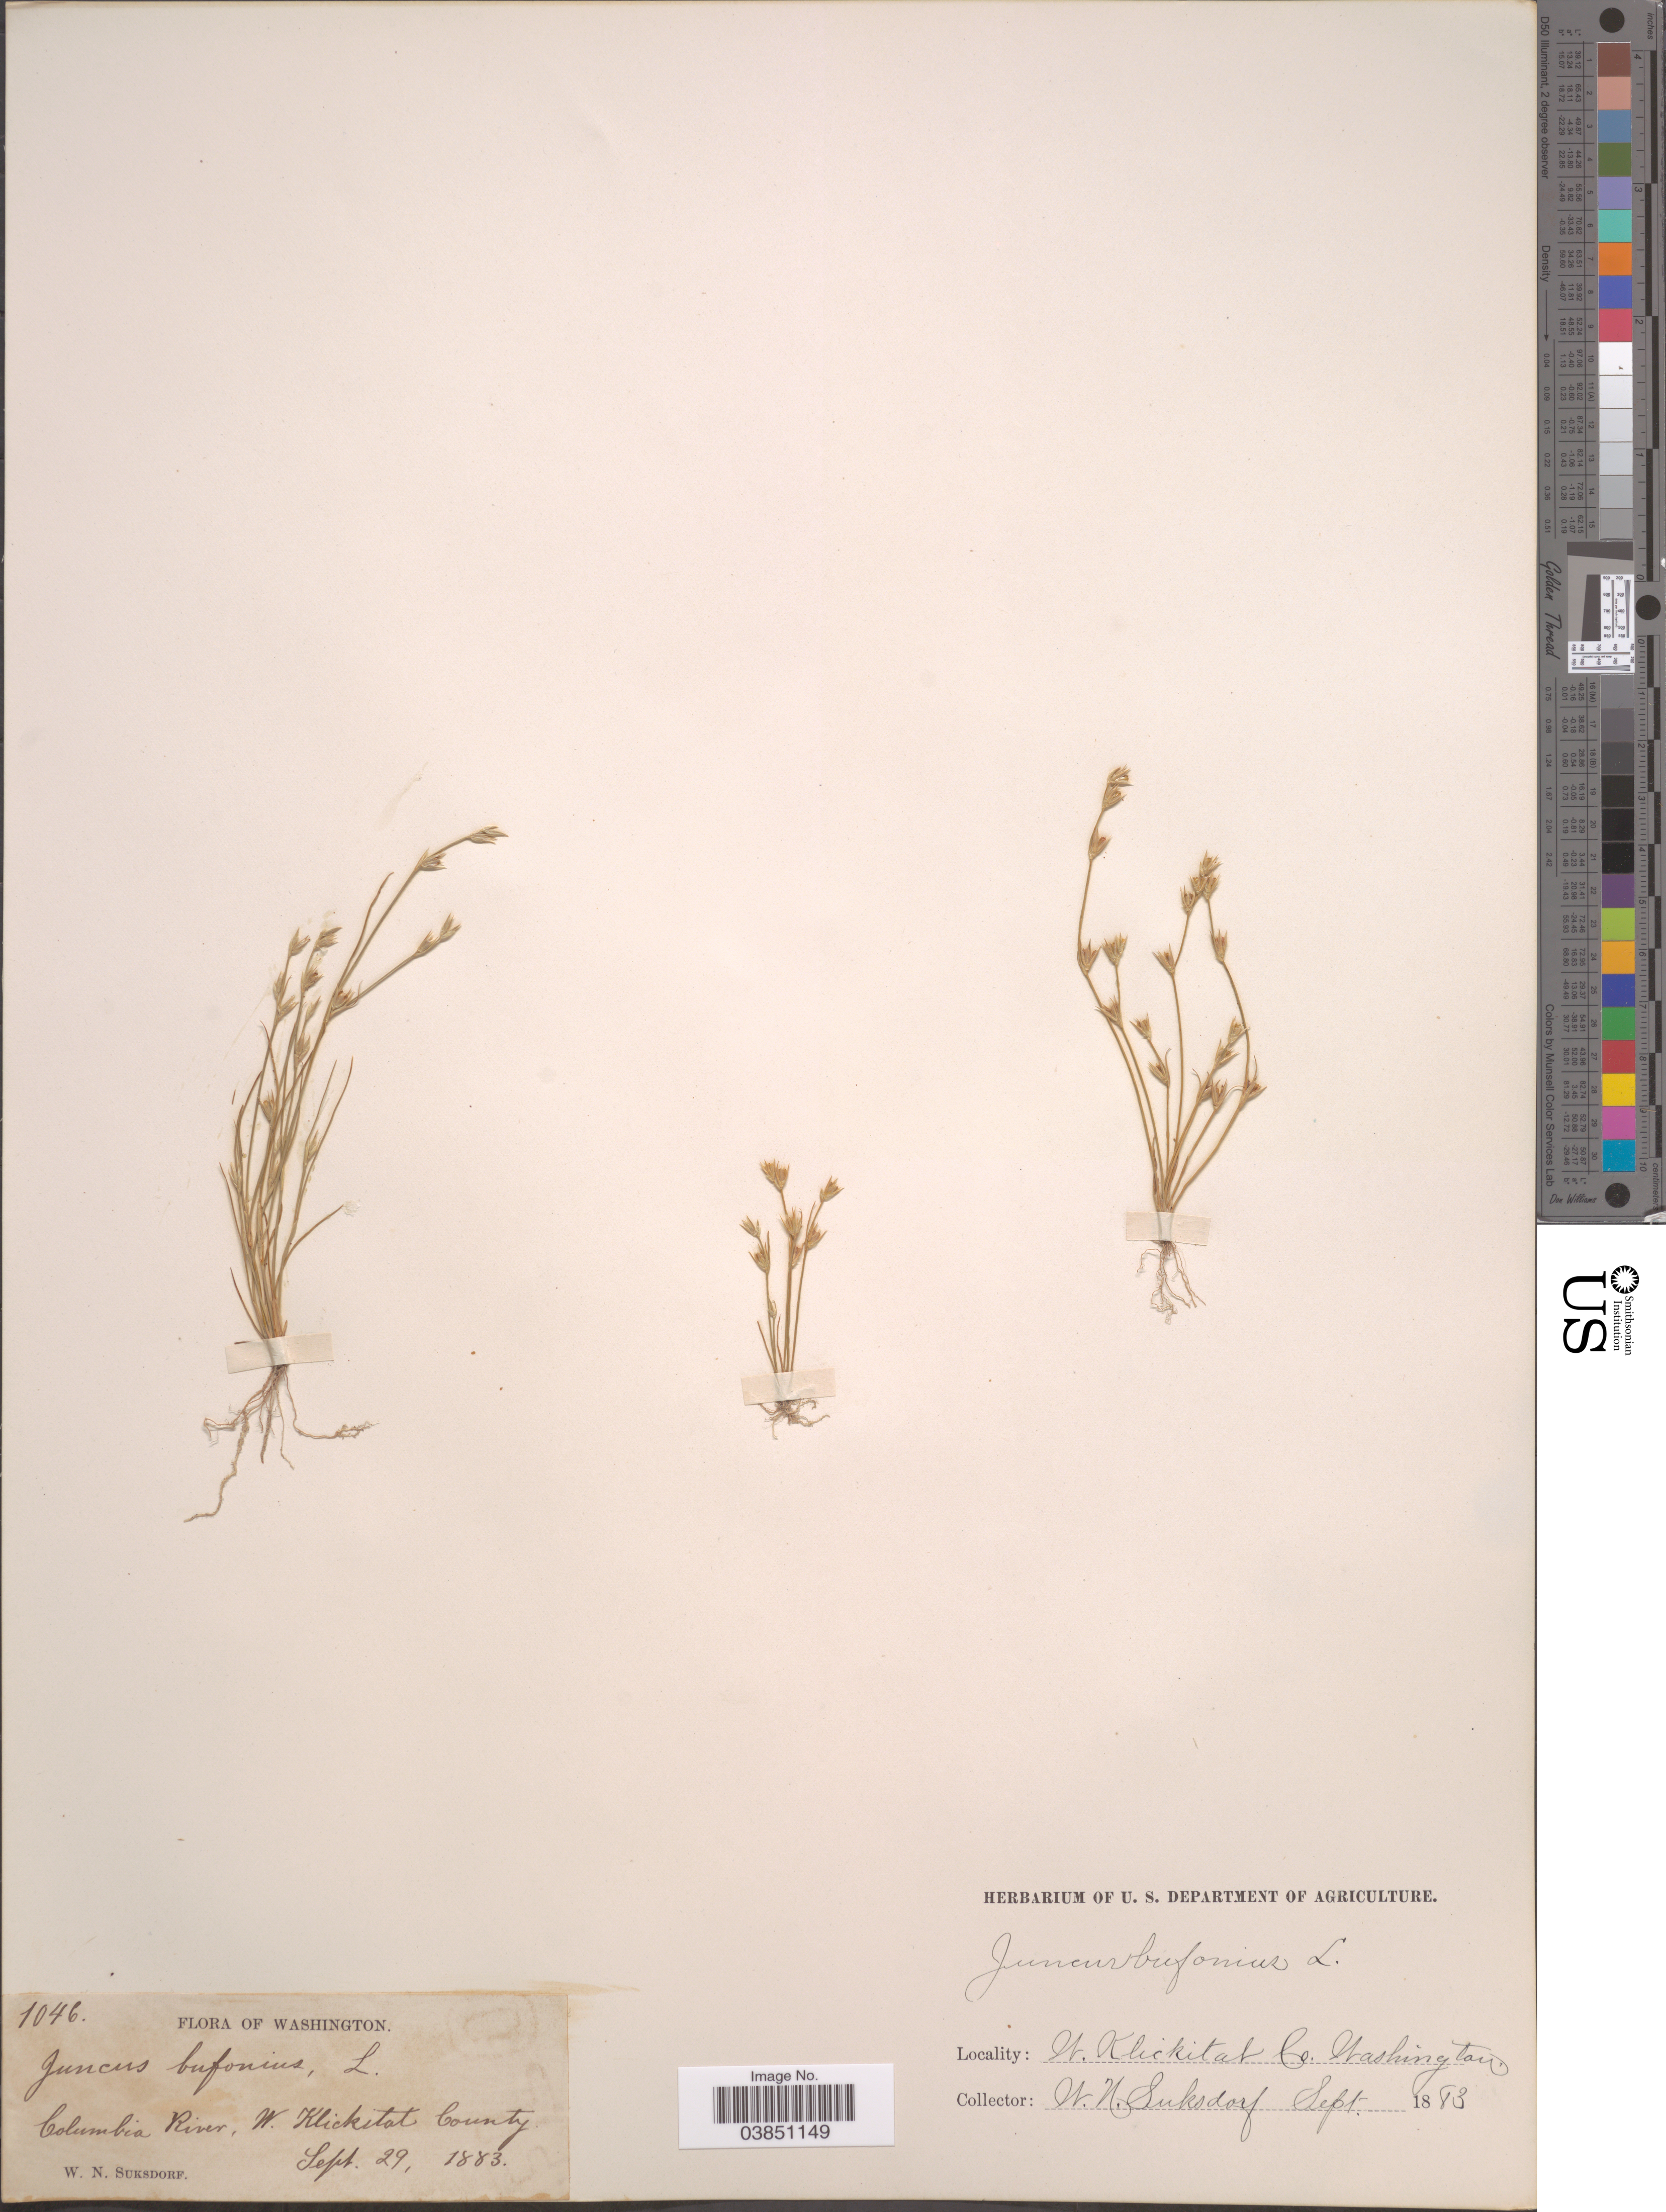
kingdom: Plantae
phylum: Tracheophyta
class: Liliopsida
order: Poales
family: Juncaceae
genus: Juncus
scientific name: Juncus bufonius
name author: L.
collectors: W. N. Suksdorf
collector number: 1046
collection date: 1883-09-29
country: United States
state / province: Washington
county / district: Klickitat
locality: Columbia River, W. Klickitat County.